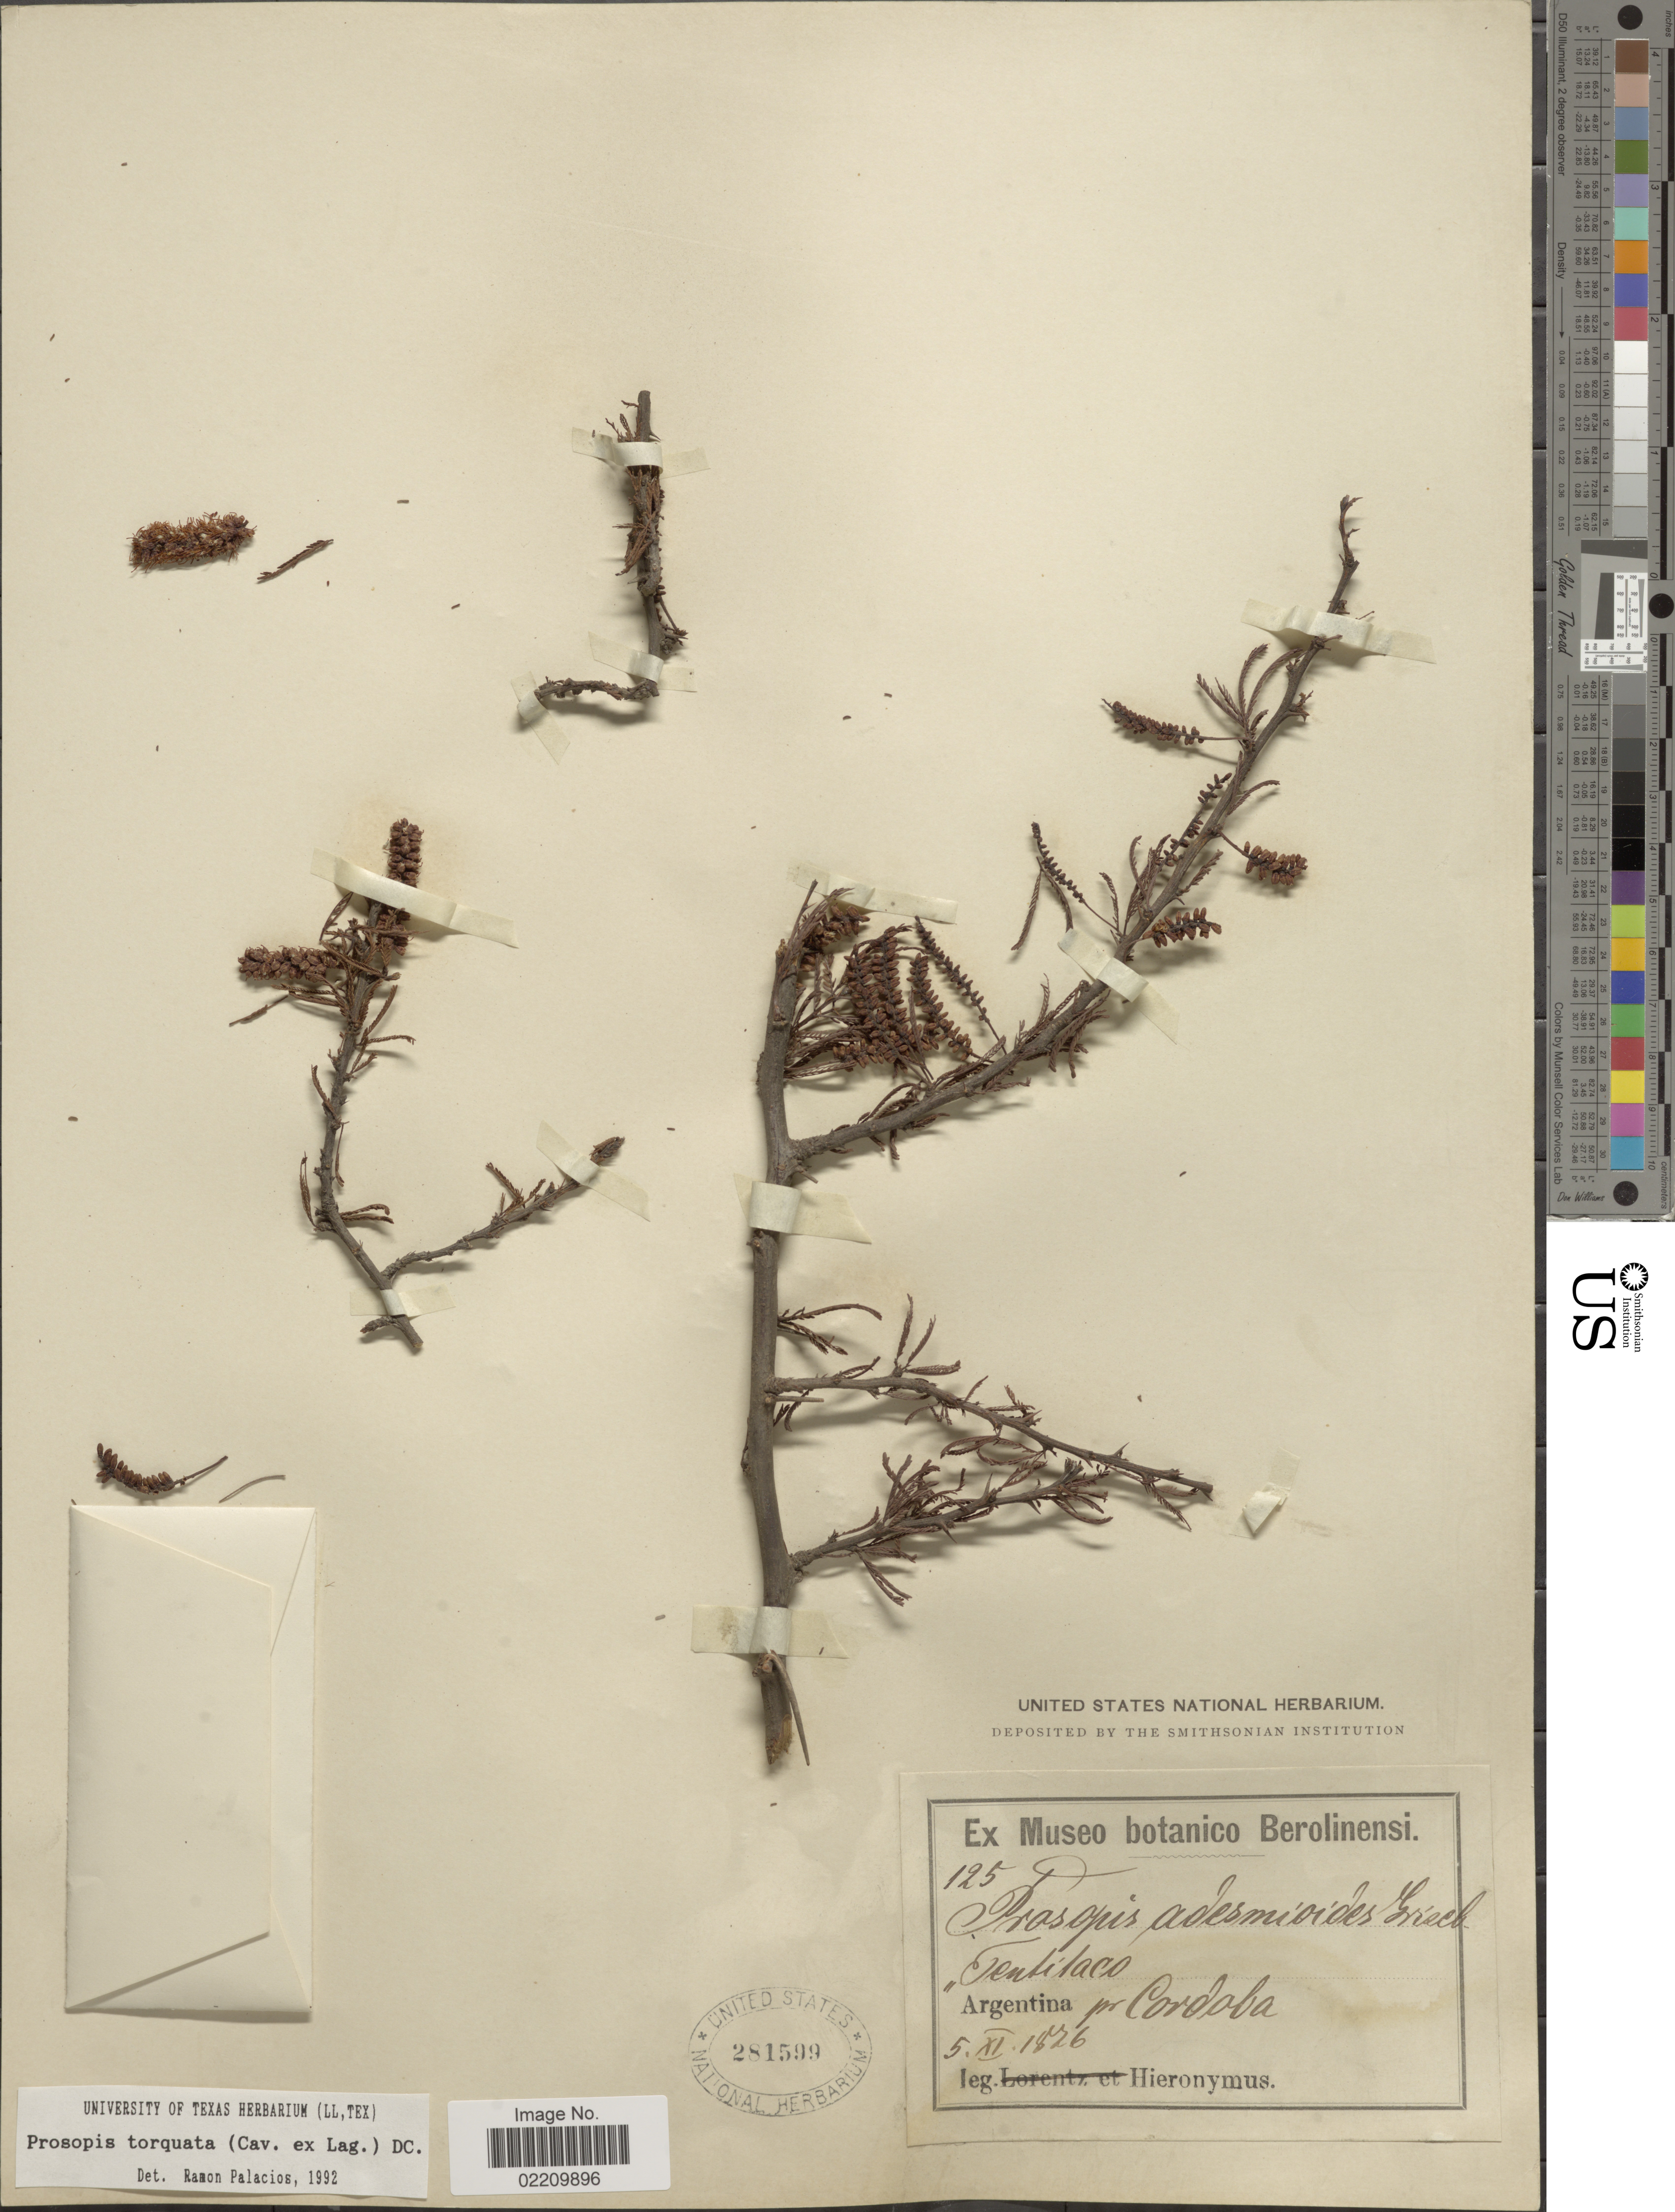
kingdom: Plantae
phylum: Tracheophyta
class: Magnoliopsida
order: Fabales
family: Fabaceae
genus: Strombocarpa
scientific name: Strombocarpa torquata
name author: (Lag.) Hutch.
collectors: -. Hieronymus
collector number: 125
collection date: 1826-11-05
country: Argentina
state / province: Cordoba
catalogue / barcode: US 281599